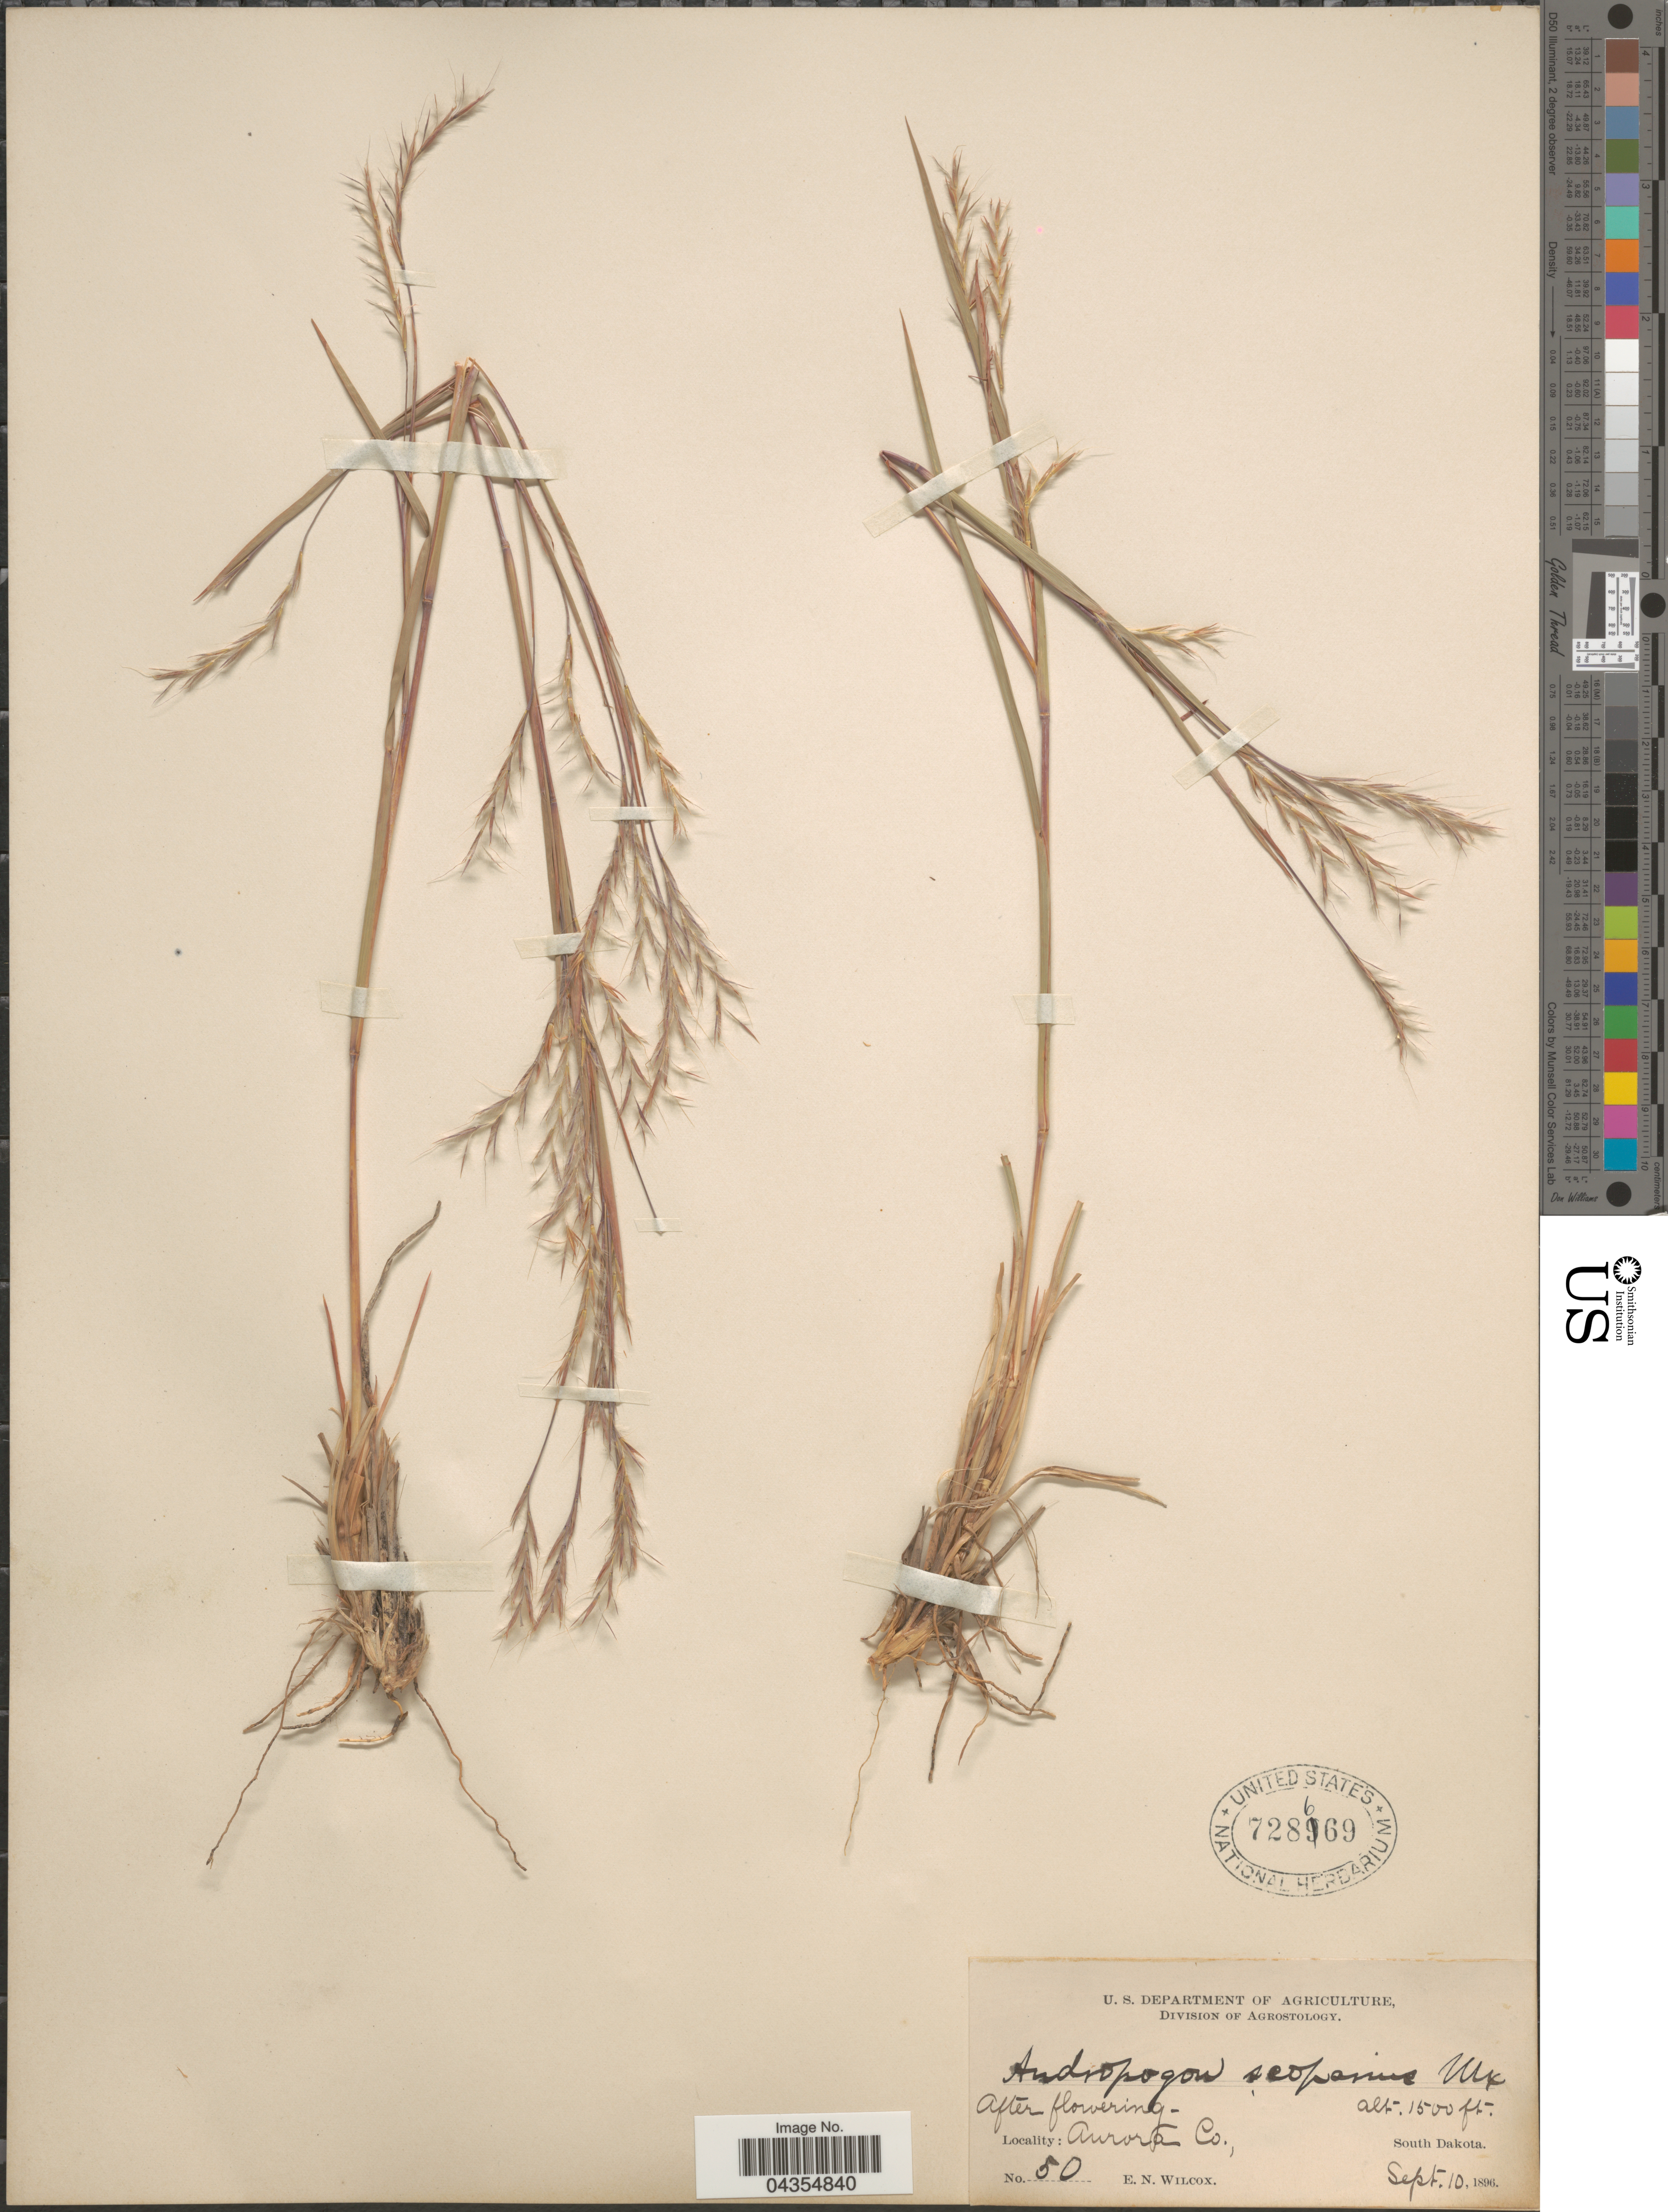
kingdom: Plantae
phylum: Tracheophyta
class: Liliopsida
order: Poales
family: Poaceae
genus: Schizachyrium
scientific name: Schizachyrium sanguineum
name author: (Retz.) Alston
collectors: E. Wilcox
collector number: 50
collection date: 1896-09-10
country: United States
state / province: South Dakota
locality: Aurora Co.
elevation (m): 457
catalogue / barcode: US 728669